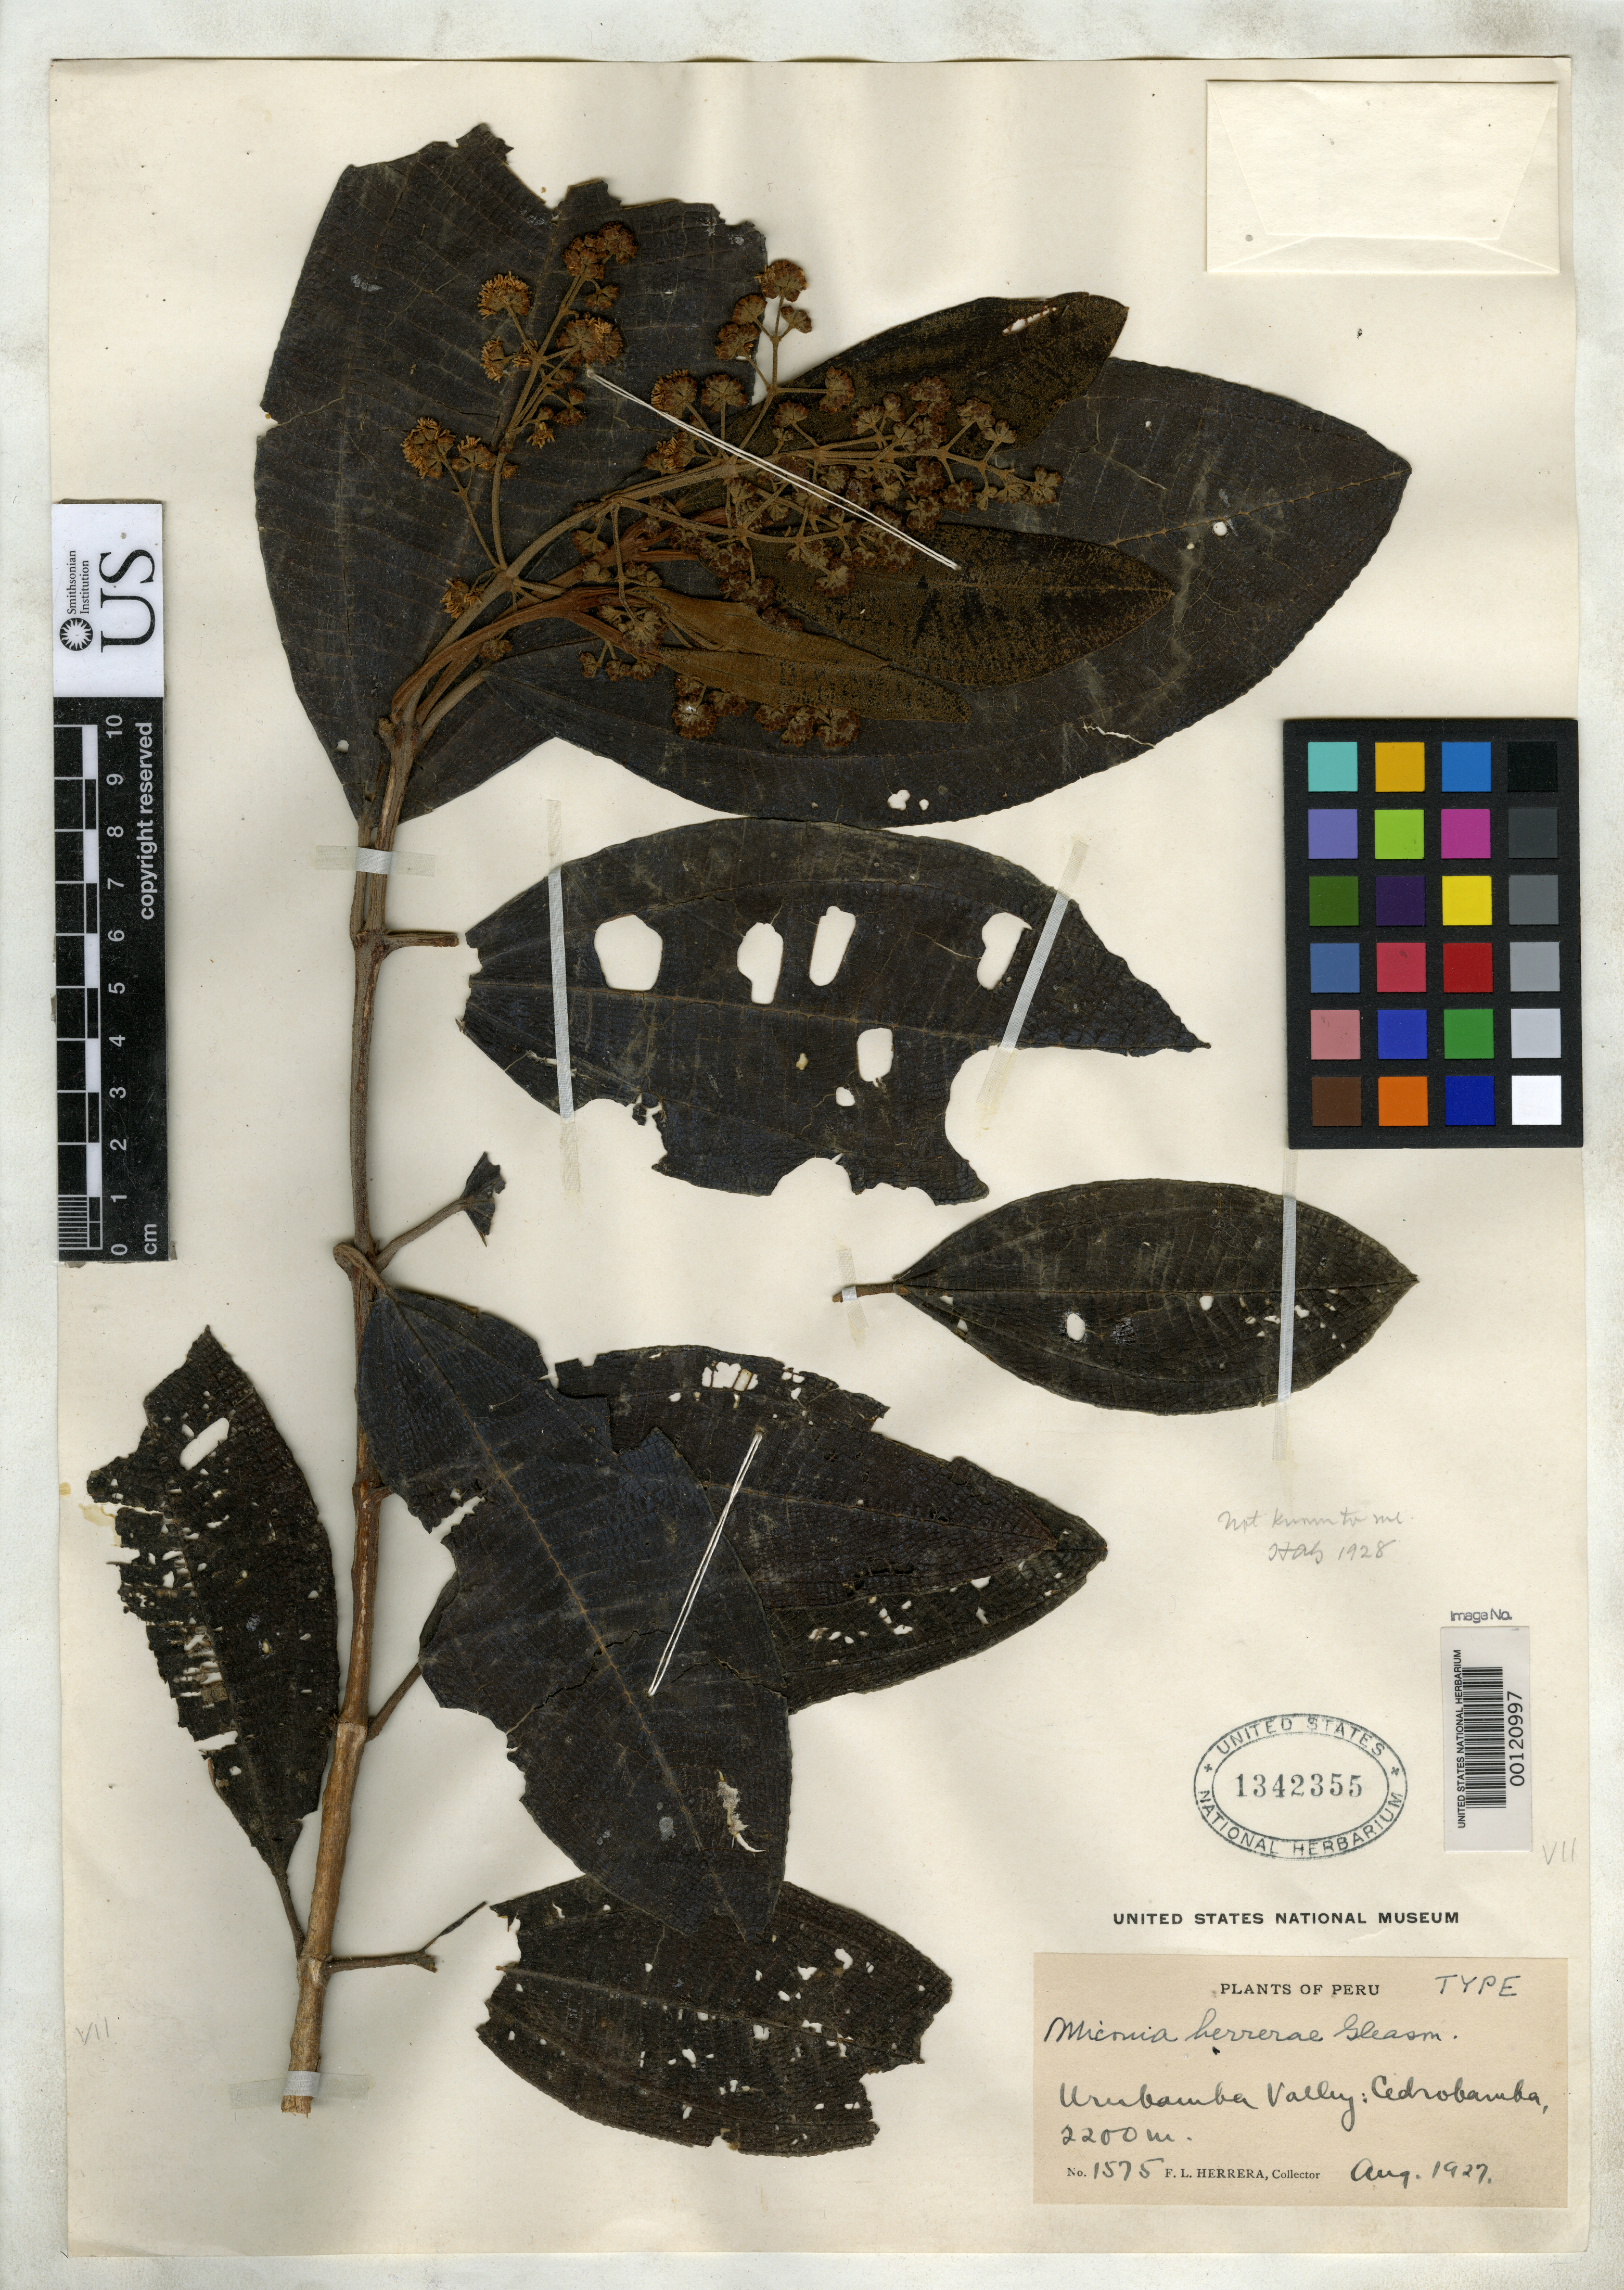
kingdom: Plantae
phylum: Tracheophyta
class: Magnoliopsida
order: Myrtales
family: Melastomataceae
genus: Miconia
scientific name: Miconia herrerae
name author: Gleason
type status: Holotype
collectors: F. L. Herrera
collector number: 1575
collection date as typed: Aug 1927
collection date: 1927-08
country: Peru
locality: Urubamba Valley: Cedrobamba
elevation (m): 2200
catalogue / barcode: US 1342355